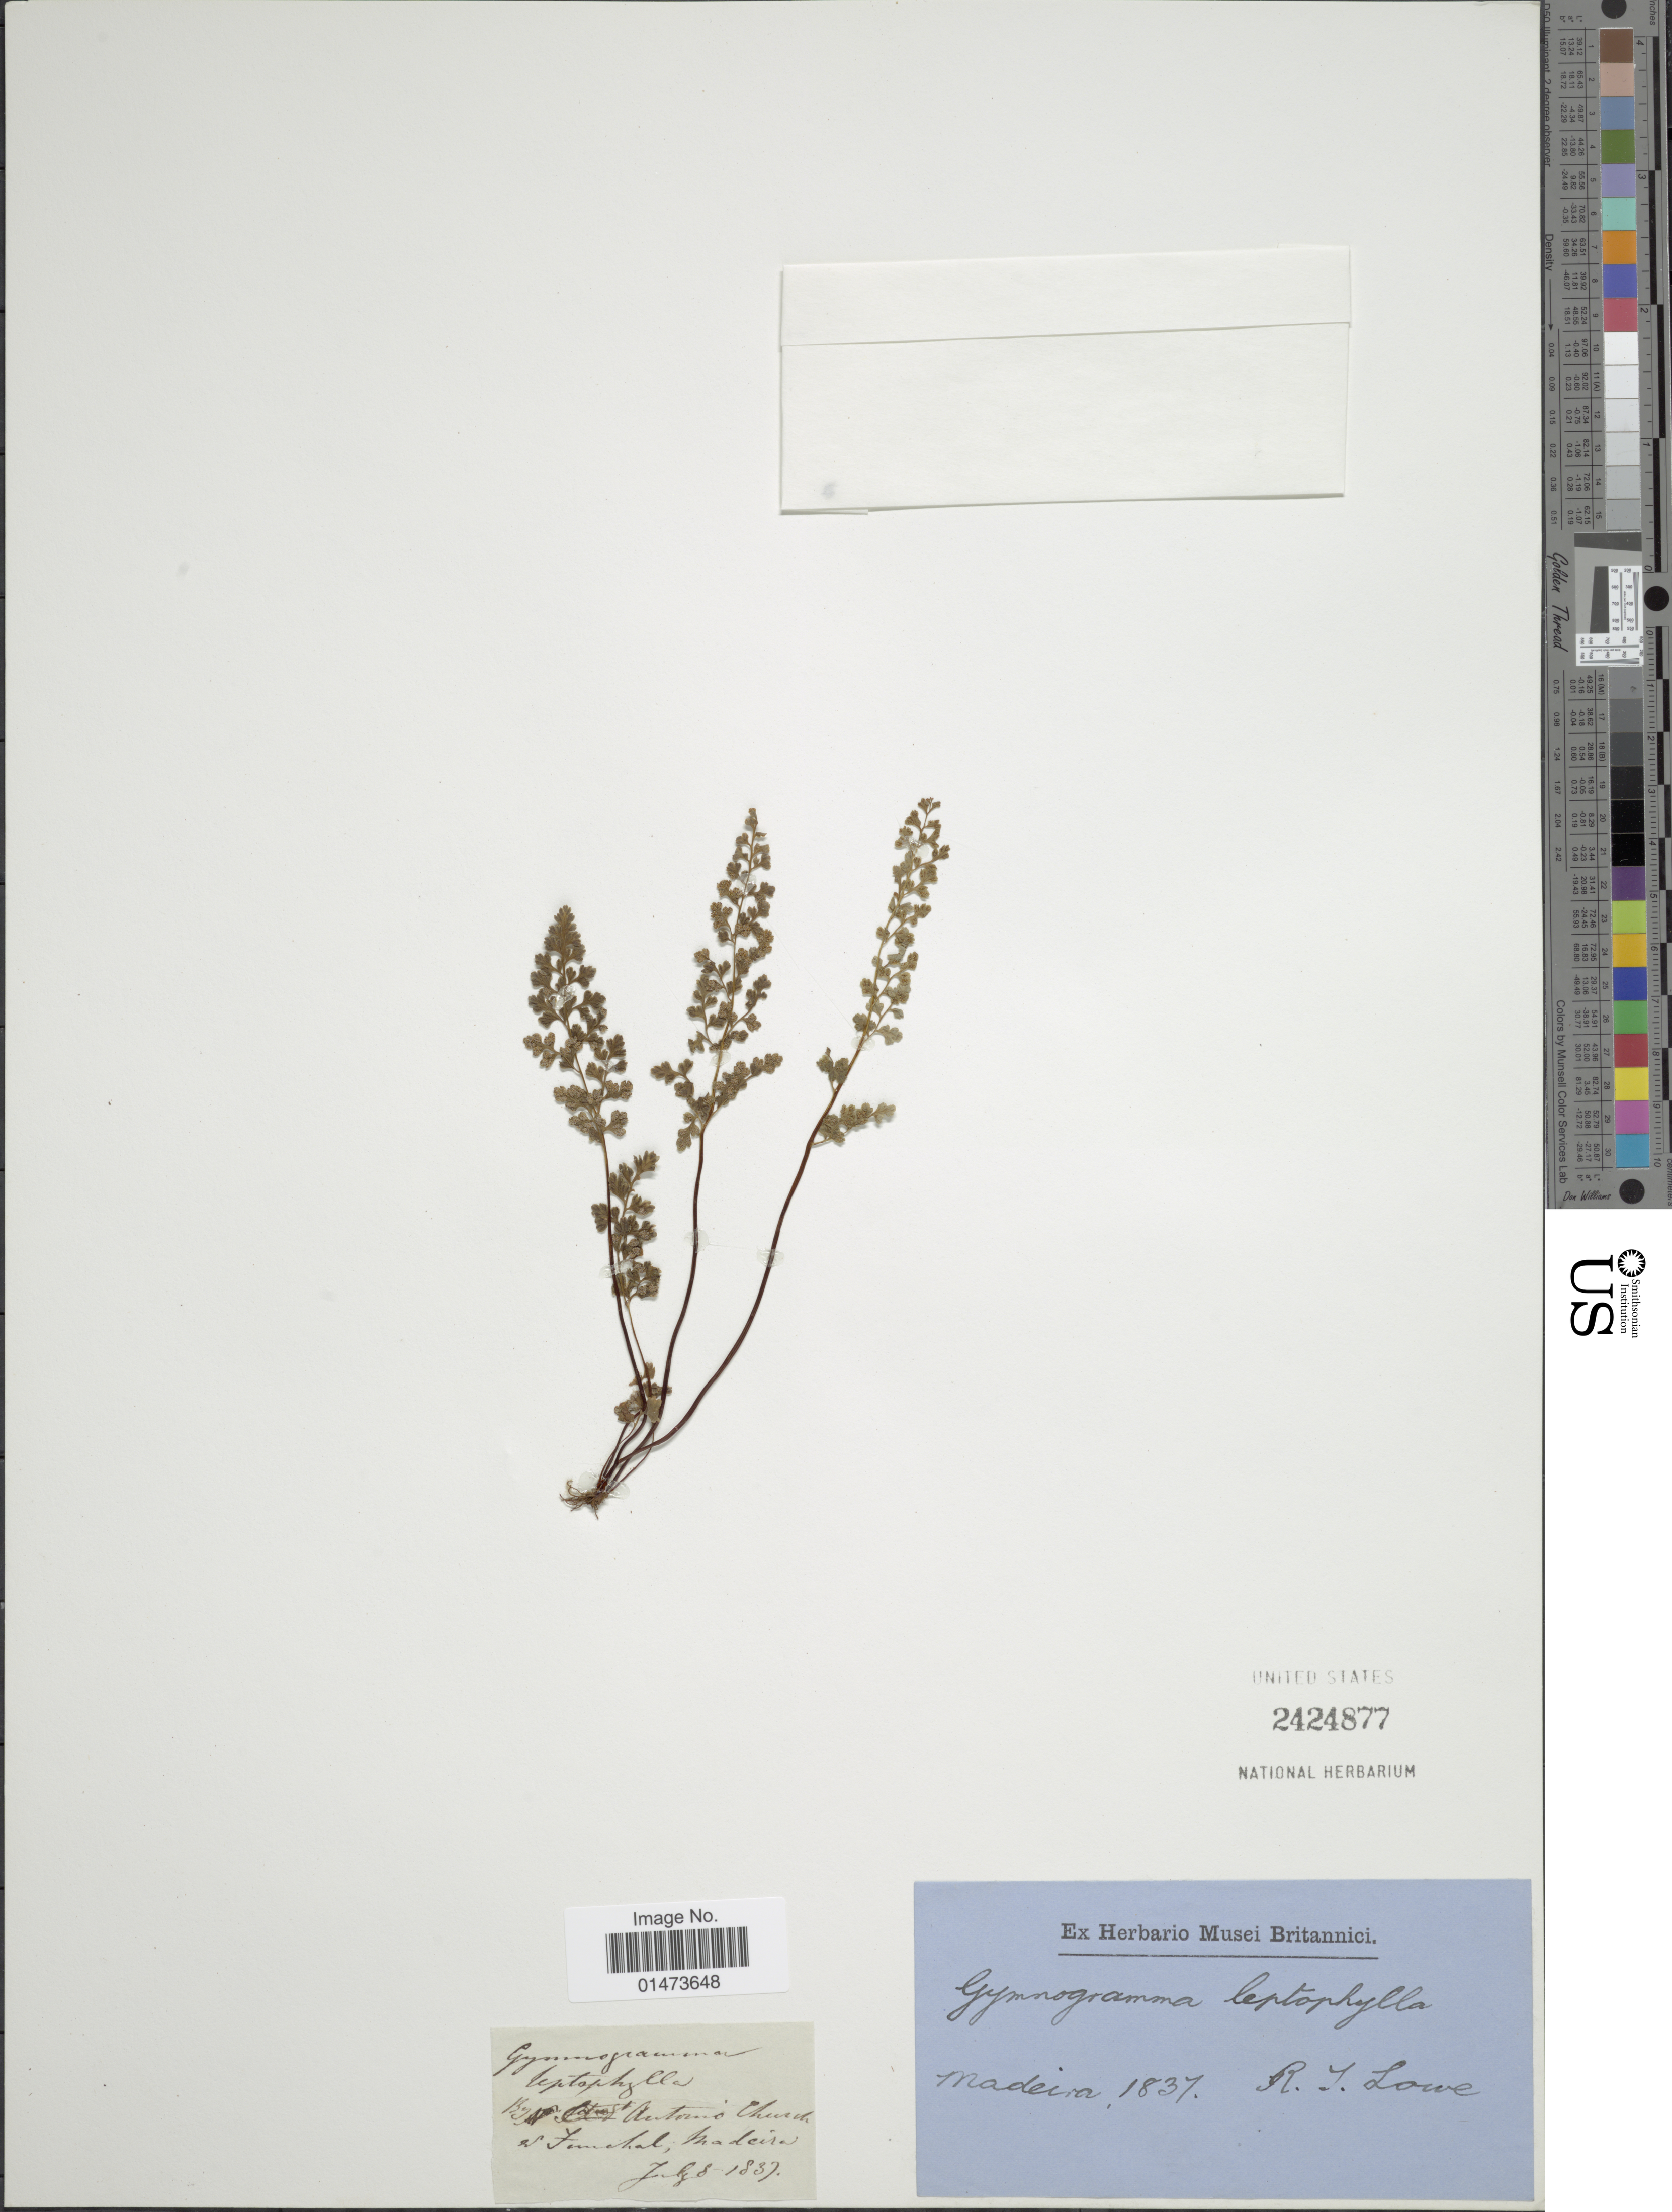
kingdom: Plantae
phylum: Tracheophyta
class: Polypodiopsida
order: Polypodiales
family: Pteridaceae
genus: Anogramma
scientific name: Anogramma leptophylla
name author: (L.) Link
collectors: R. L. Lowe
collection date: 1837-07-08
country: Portugal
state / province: Madeira (Aut. Reg.)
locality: By Antonio Church, S. Famchal. [interpreted]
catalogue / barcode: US 2424877